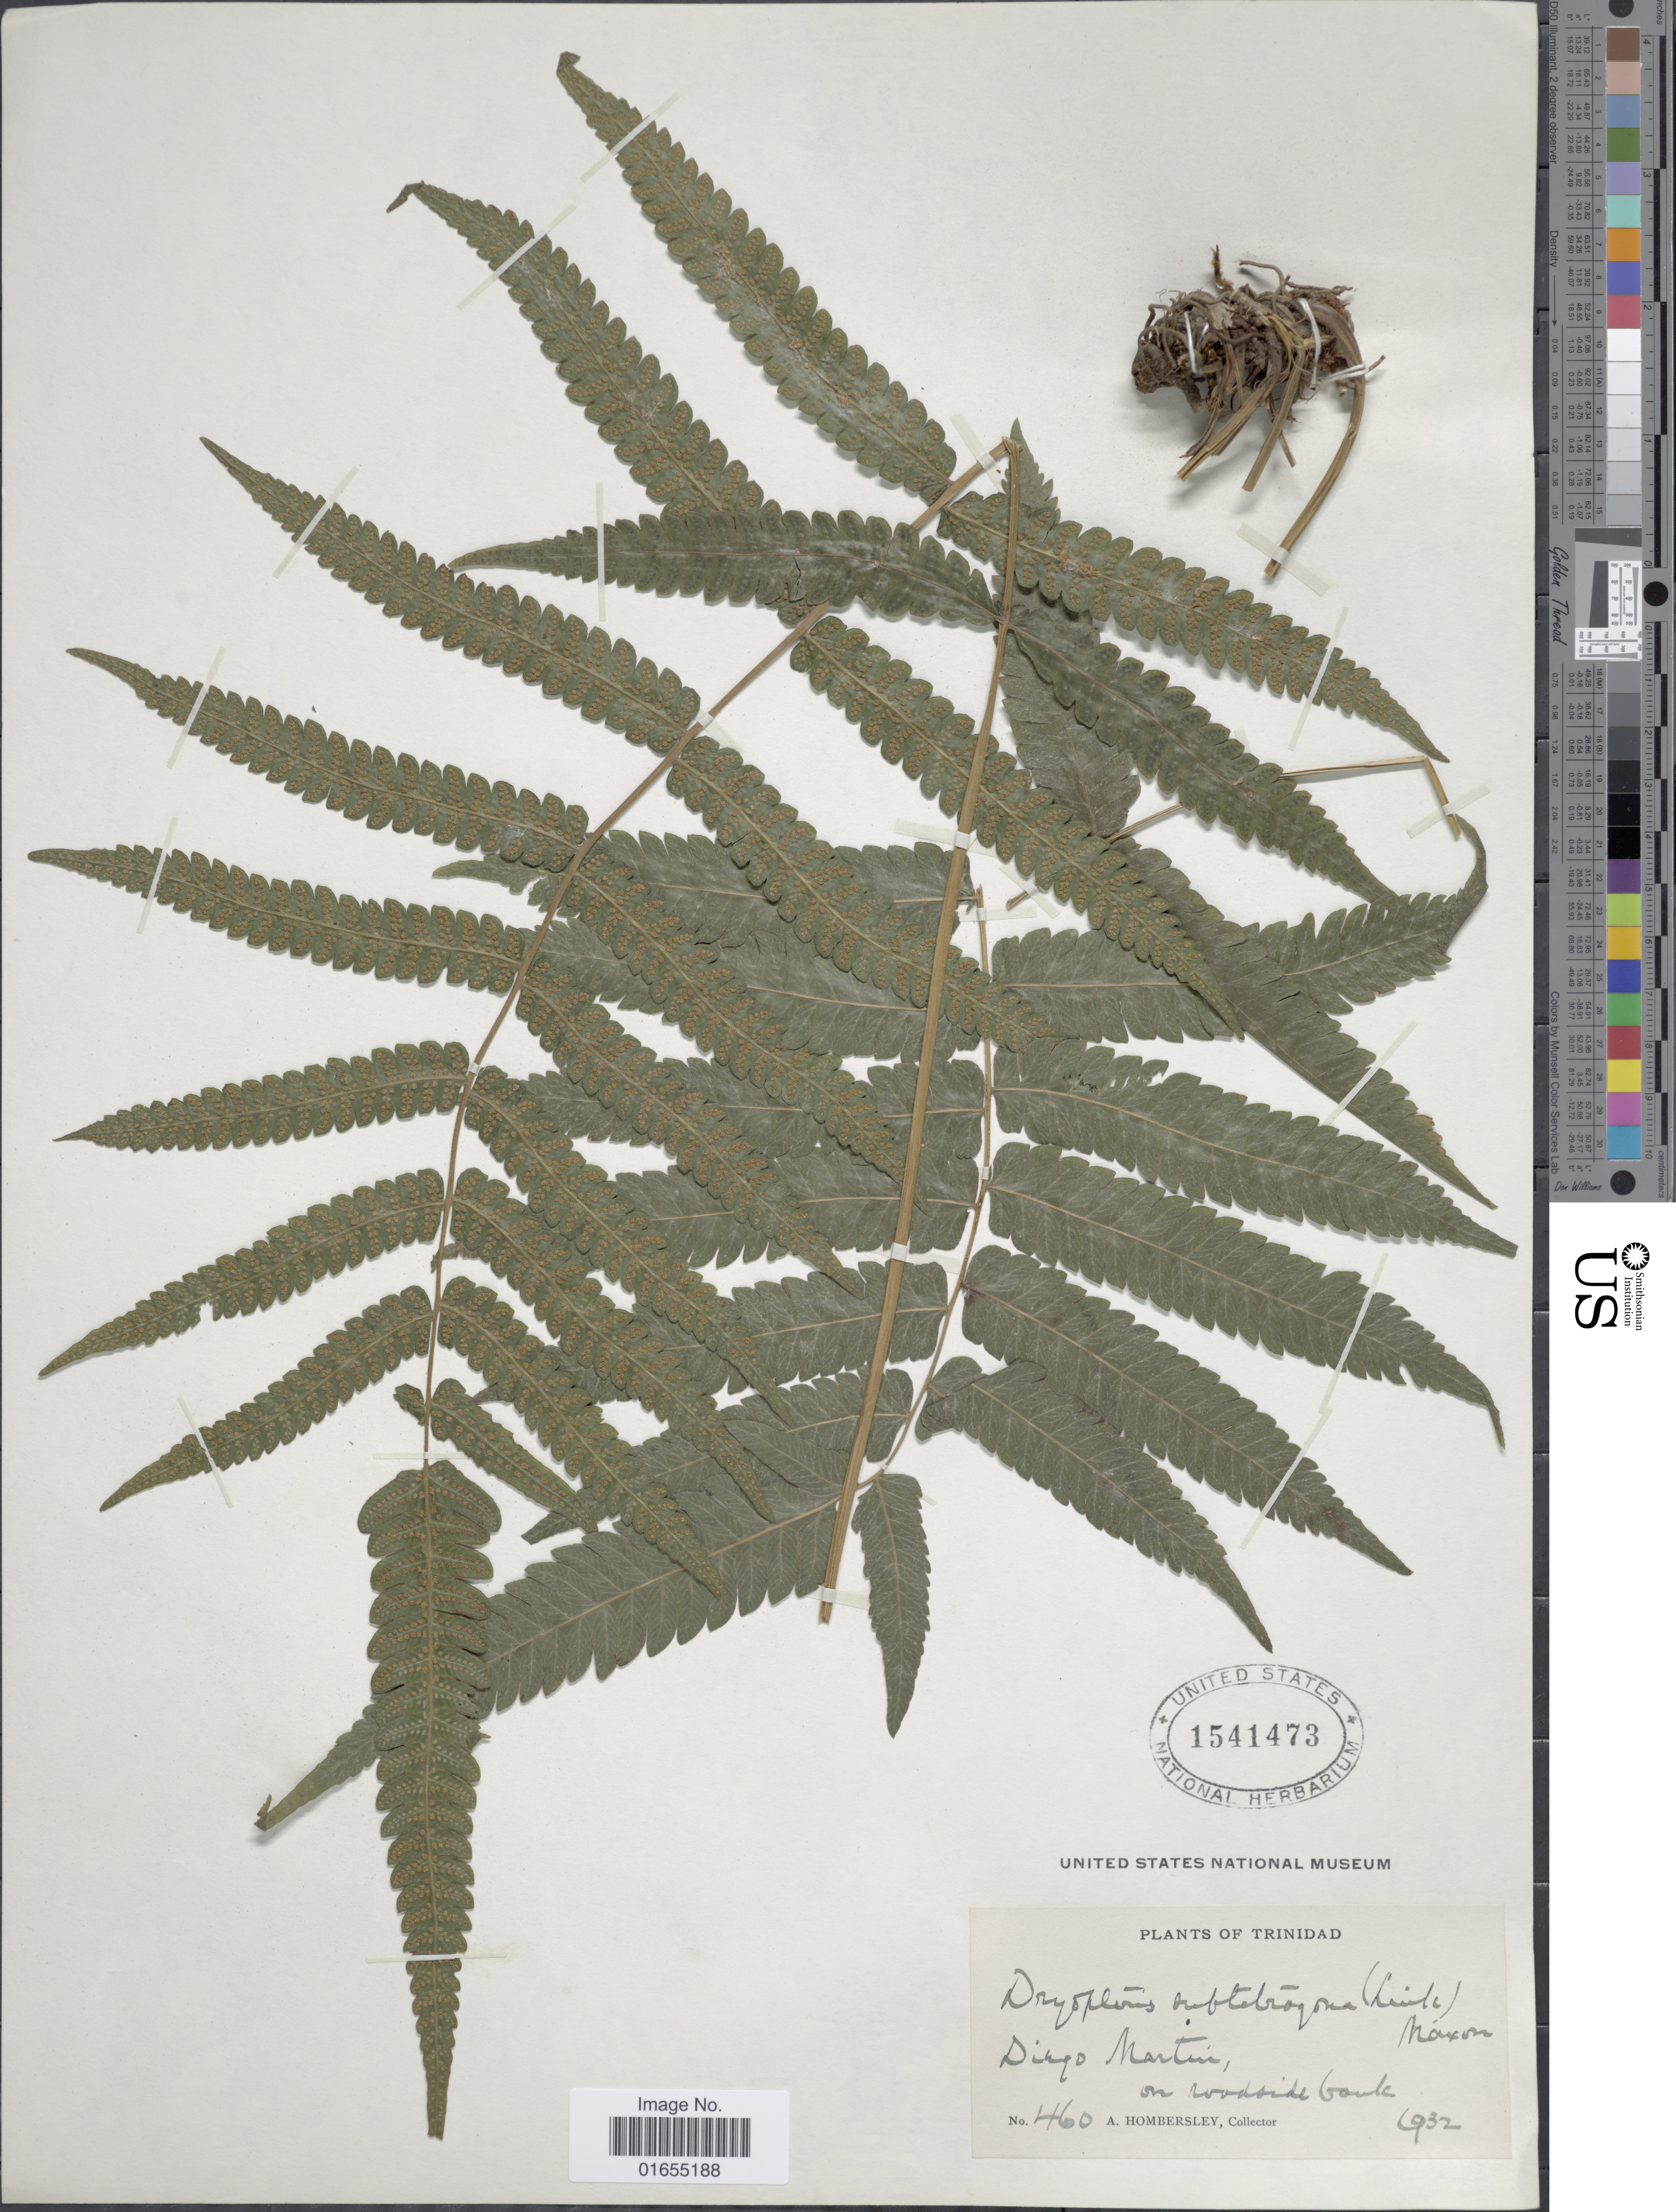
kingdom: Plantae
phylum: Tracheophyta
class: Polypodiopsida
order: Polypodiales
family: Thelypteridaceae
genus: Goniopteris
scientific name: Goniopteris subtetragona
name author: (Link) Vareschi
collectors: A. Hombersley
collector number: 460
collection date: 1932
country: Trinidad and Tobago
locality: Diego Martin, on roadside bank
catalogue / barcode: US 1541473